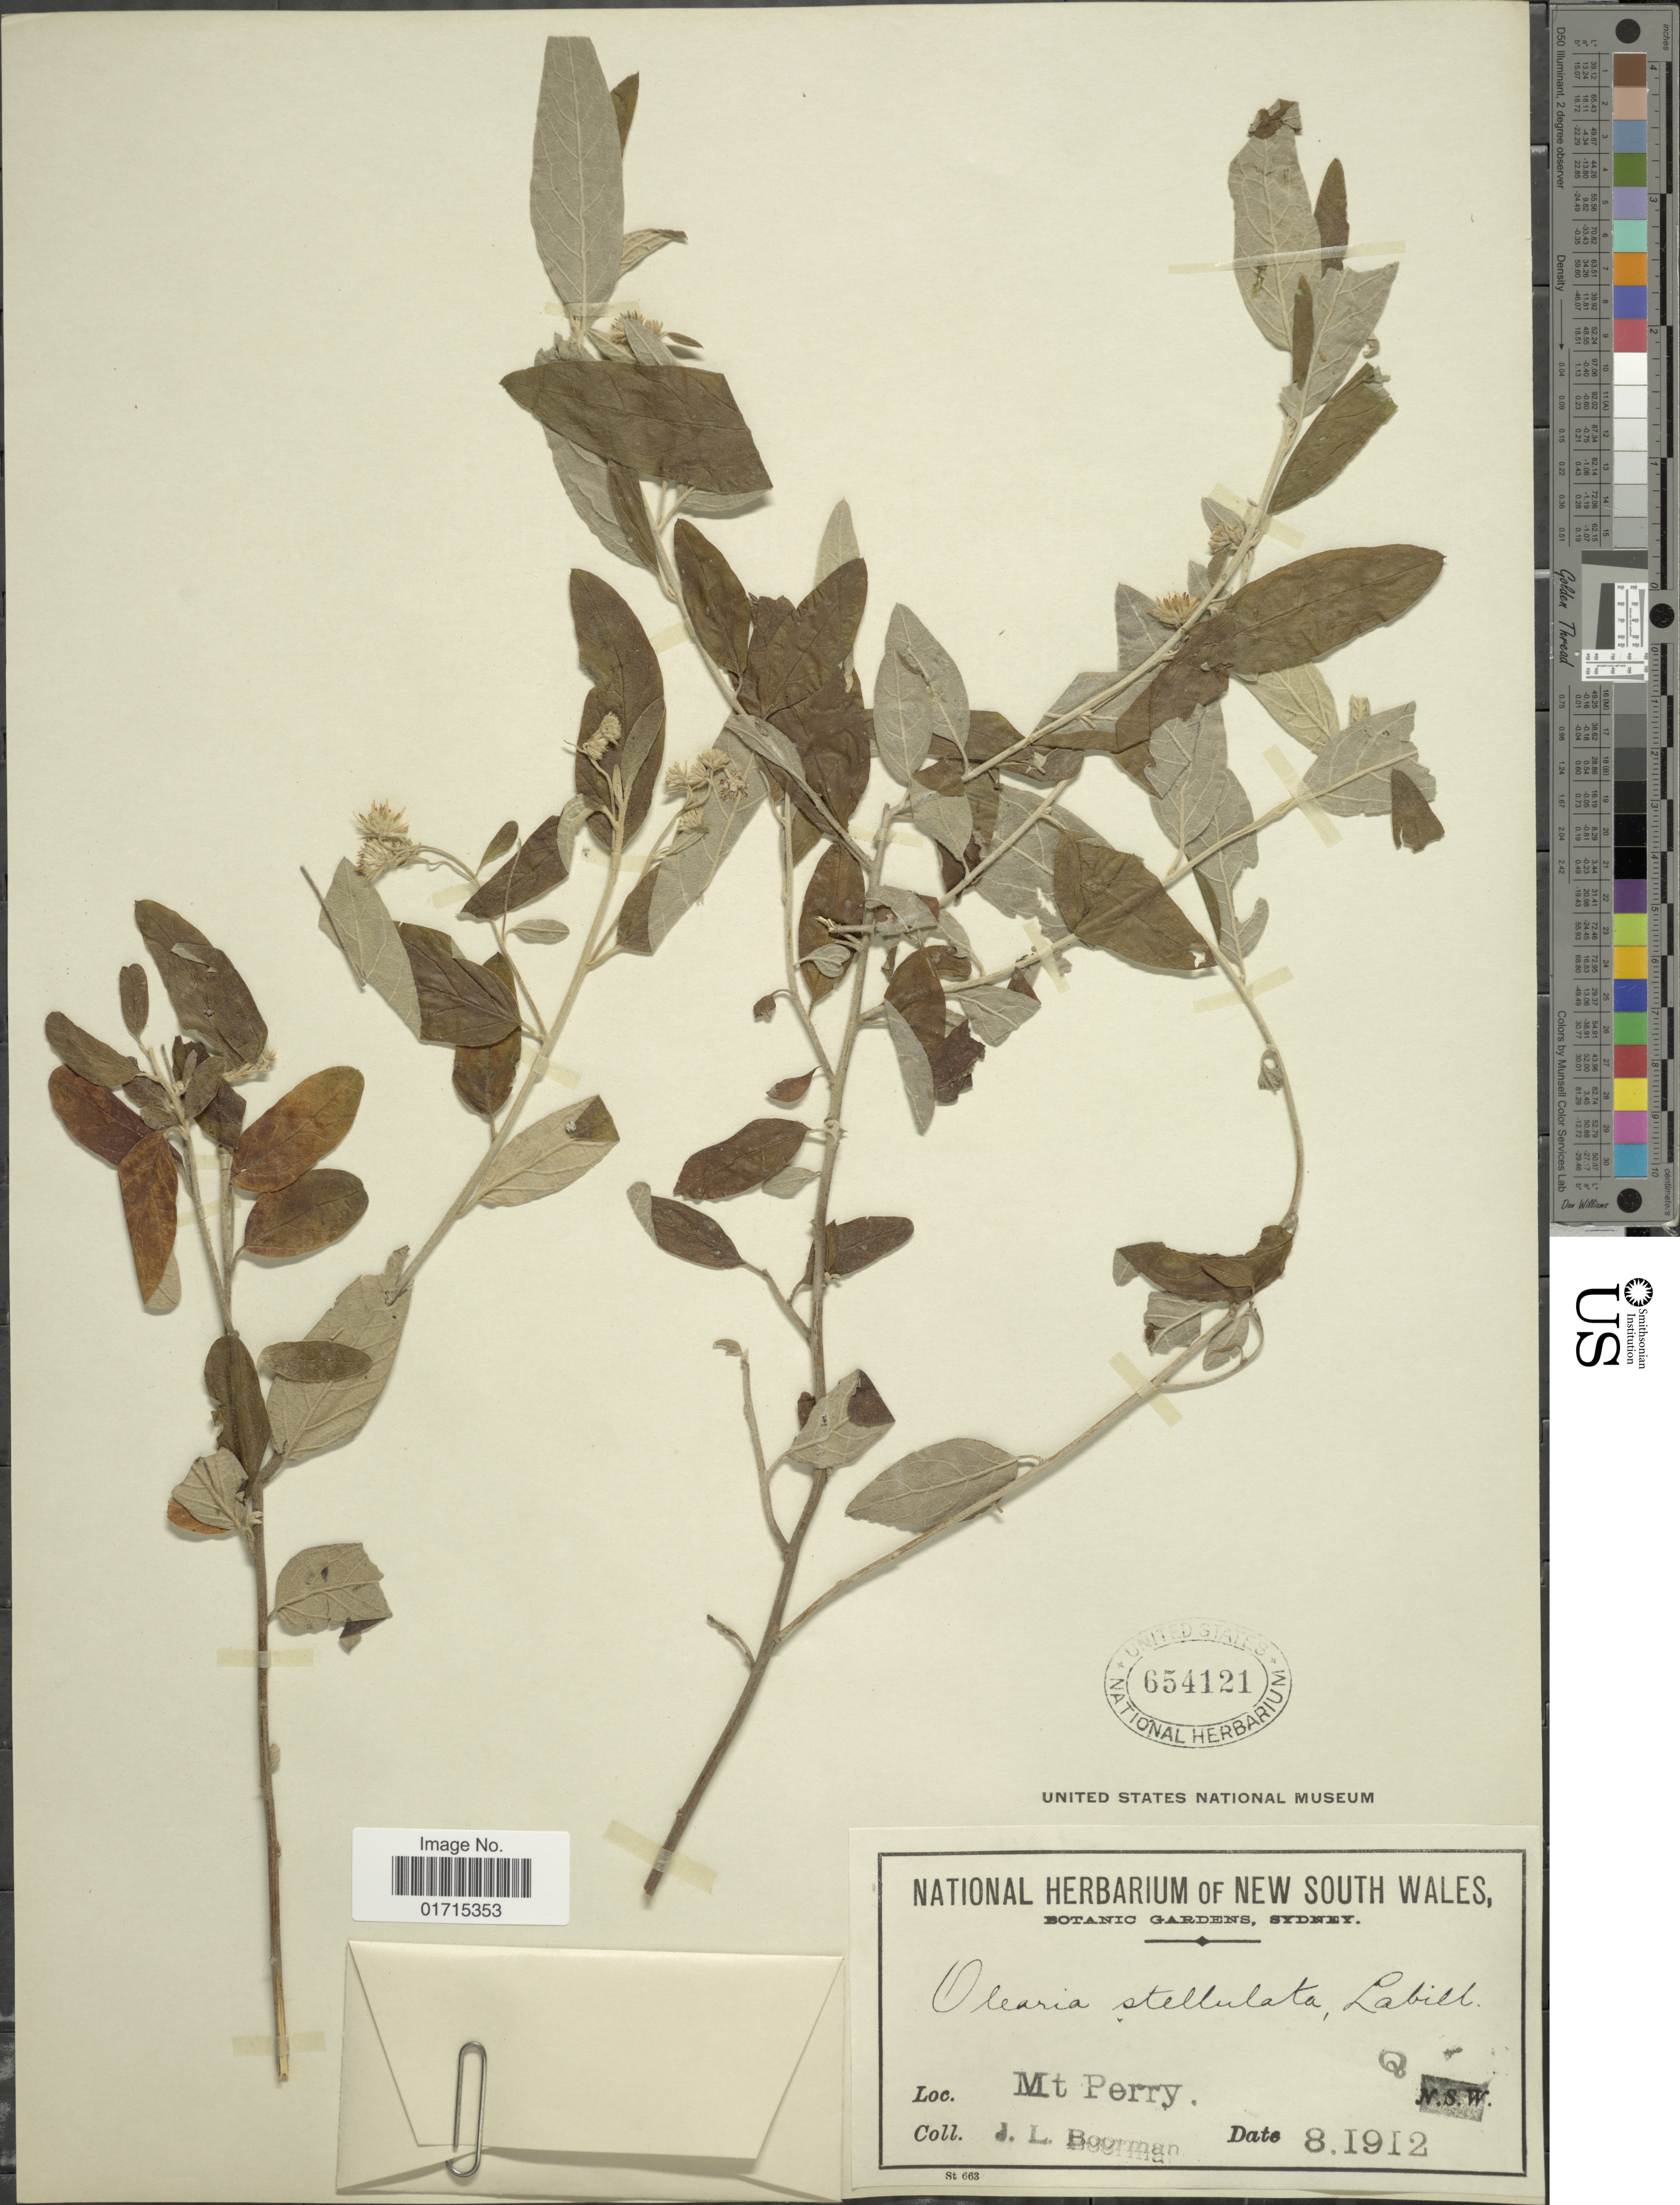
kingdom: Plantae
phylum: Tracheophyta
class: Magnoliopsida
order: Asterales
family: Asteraceae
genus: Olearia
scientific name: Olearia stellulata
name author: (Labill.) DC.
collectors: J. Boorman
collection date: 1912-08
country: Australia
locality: Mt. Perry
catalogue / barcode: US 654121